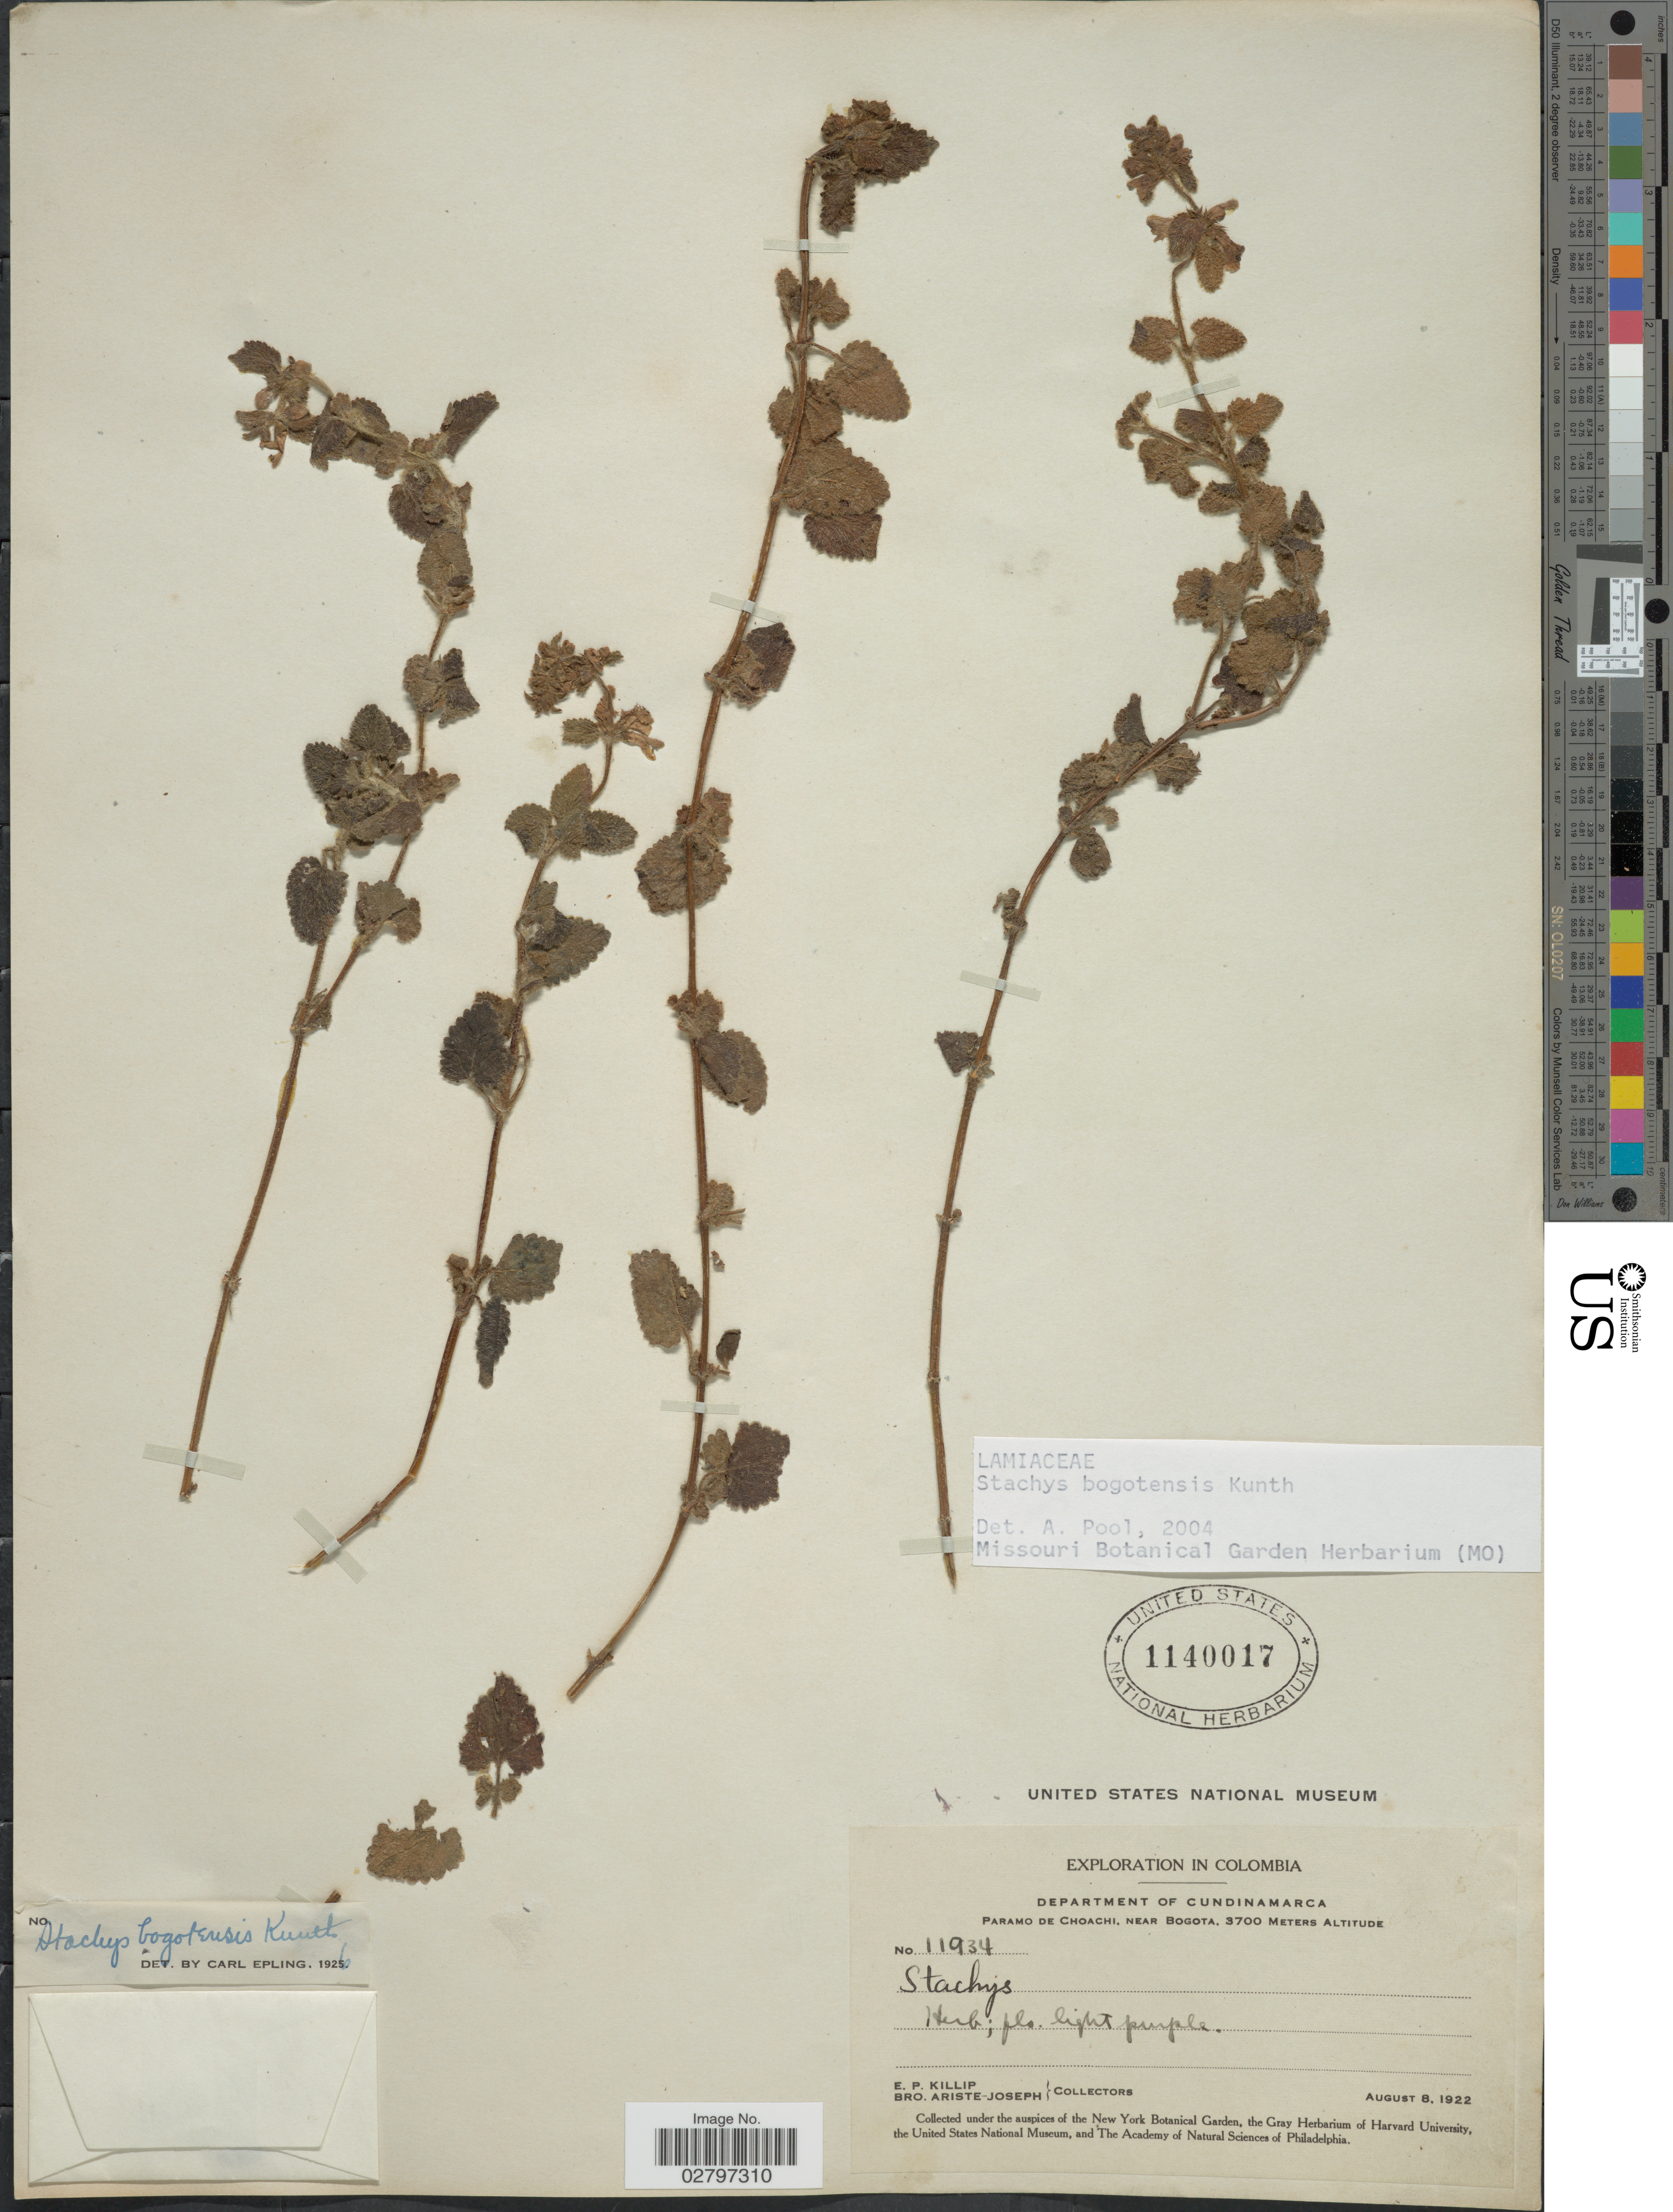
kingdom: Plantae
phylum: Tracheophyta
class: Magnoliopsida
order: Lamiales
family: Lamiaceae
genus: Stachys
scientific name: Stachys bogotensis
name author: Kunth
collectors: E. P. Killip & Bro. Ariste-Joseph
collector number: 11934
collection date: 1922-08-08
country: Colombia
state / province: Cundinamarca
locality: Department of Cundinamarca, Paramo de Choachi, near Bogota.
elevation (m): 3700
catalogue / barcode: US 1140017